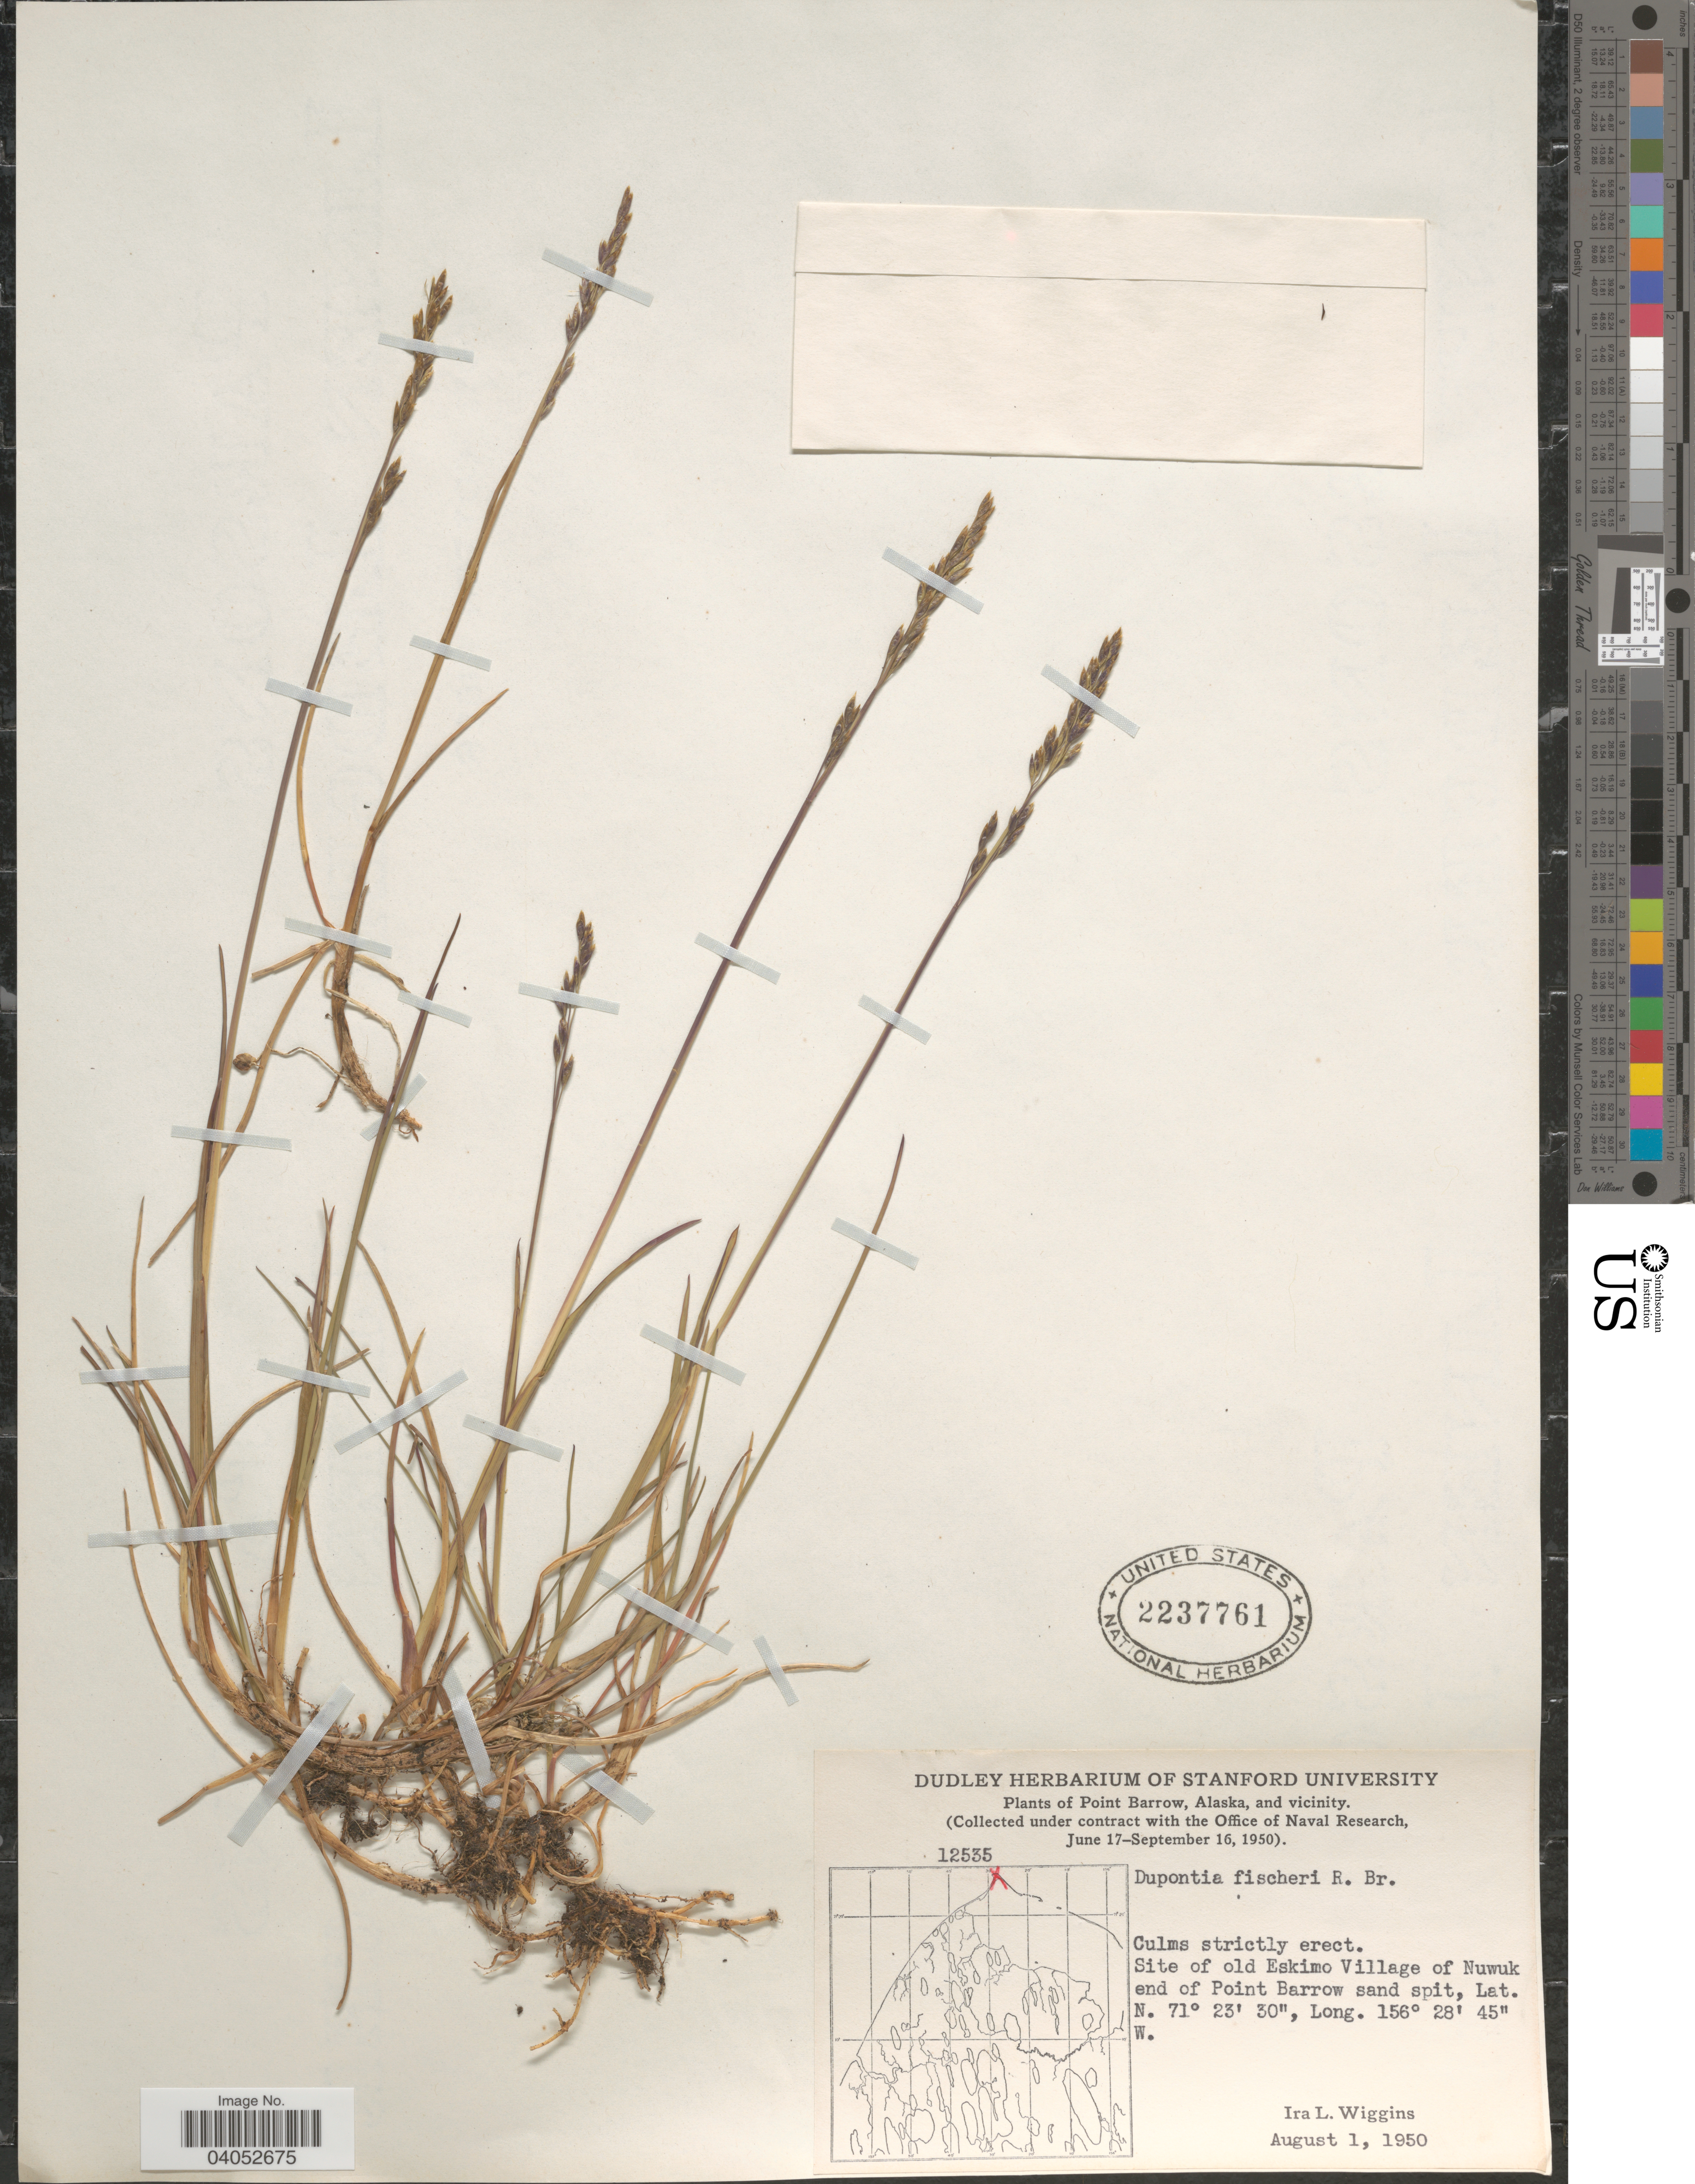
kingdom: Plantae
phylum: Tracheophyta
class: Liliopsida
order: Poales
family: Poaceae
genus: Dupontia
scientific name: Dupontia micrantha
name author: Holm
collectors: I. L. Wiggins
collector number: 12535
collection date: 1950-08-01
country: United States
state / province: Alaska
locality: Point Barrow and vicinity. Site of old Eskimo Village of Nuwuk end of Point Barrow sand spit.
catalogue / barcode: US 2237761